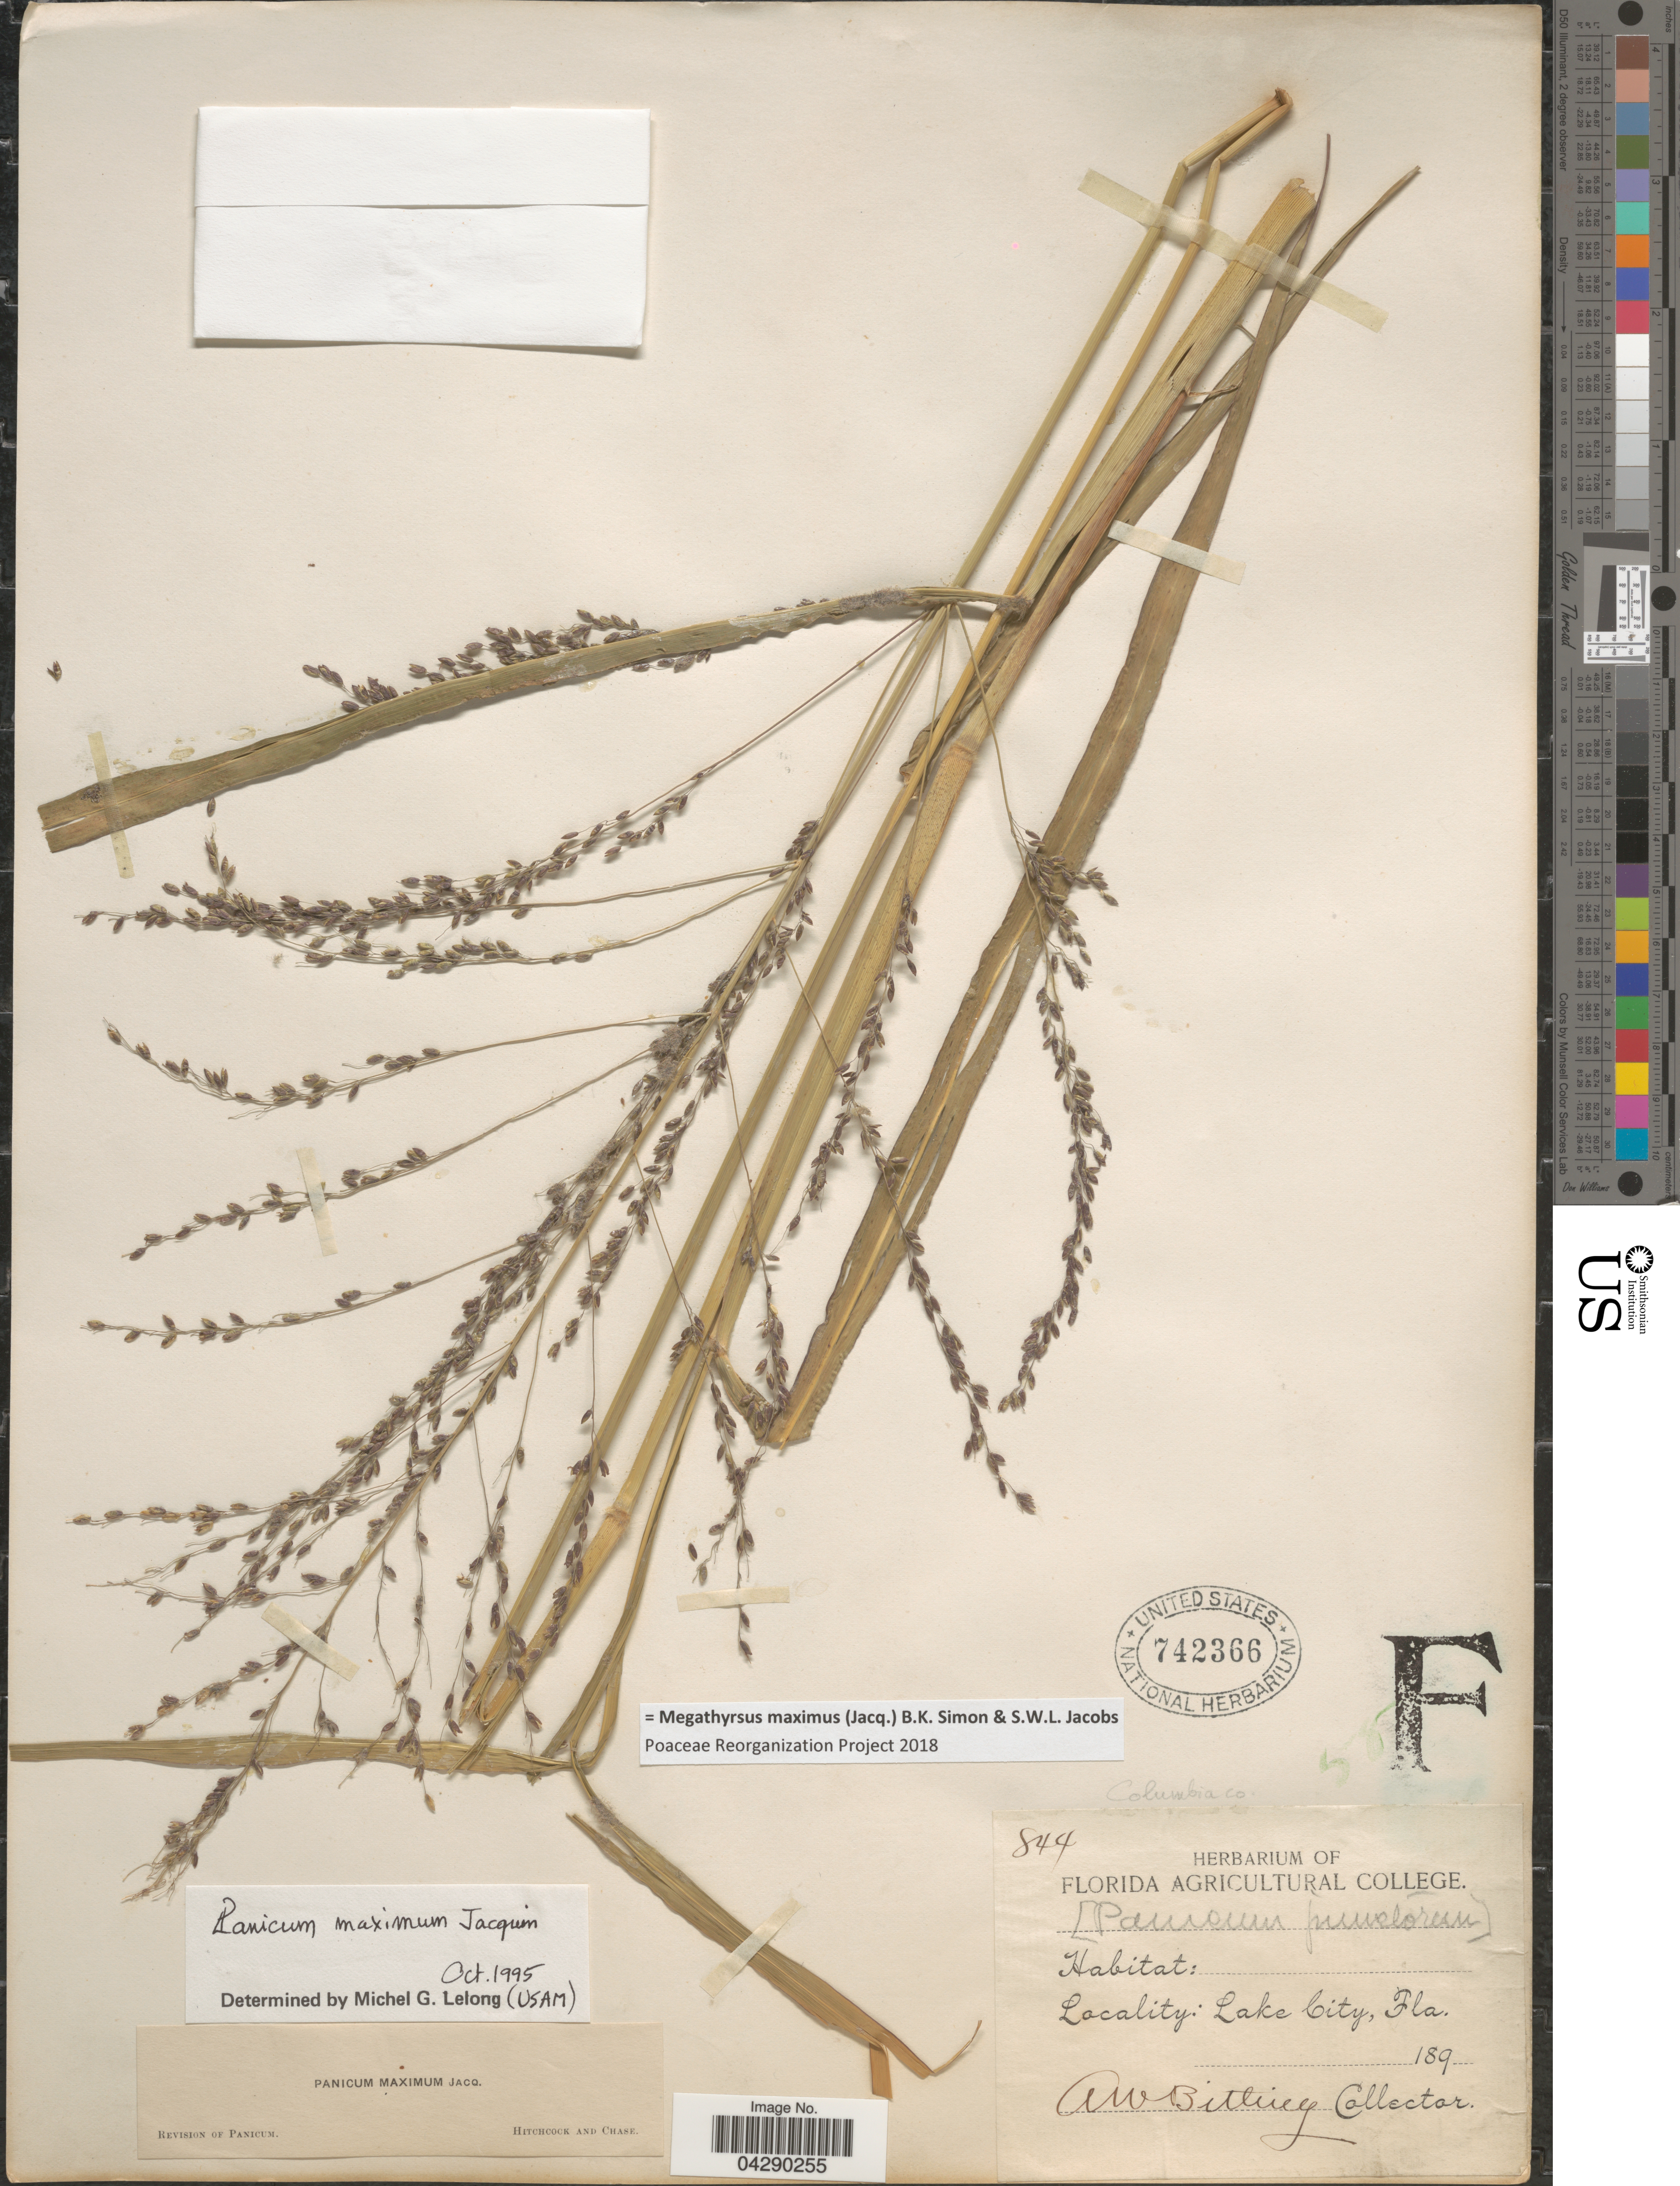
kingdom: Plantae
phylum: Tracheophyta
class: Liliopsida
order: Poales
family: Poaceae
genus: Megathyrsus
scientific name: Megathyrsus maximus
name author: (Jacq.) B.K. Simon & S.W.L. Jacobs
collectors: A. Bitting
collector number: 844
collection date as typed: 189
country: United States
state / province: Florida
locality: Columbia Co. Lake City.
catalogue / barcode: US 742366